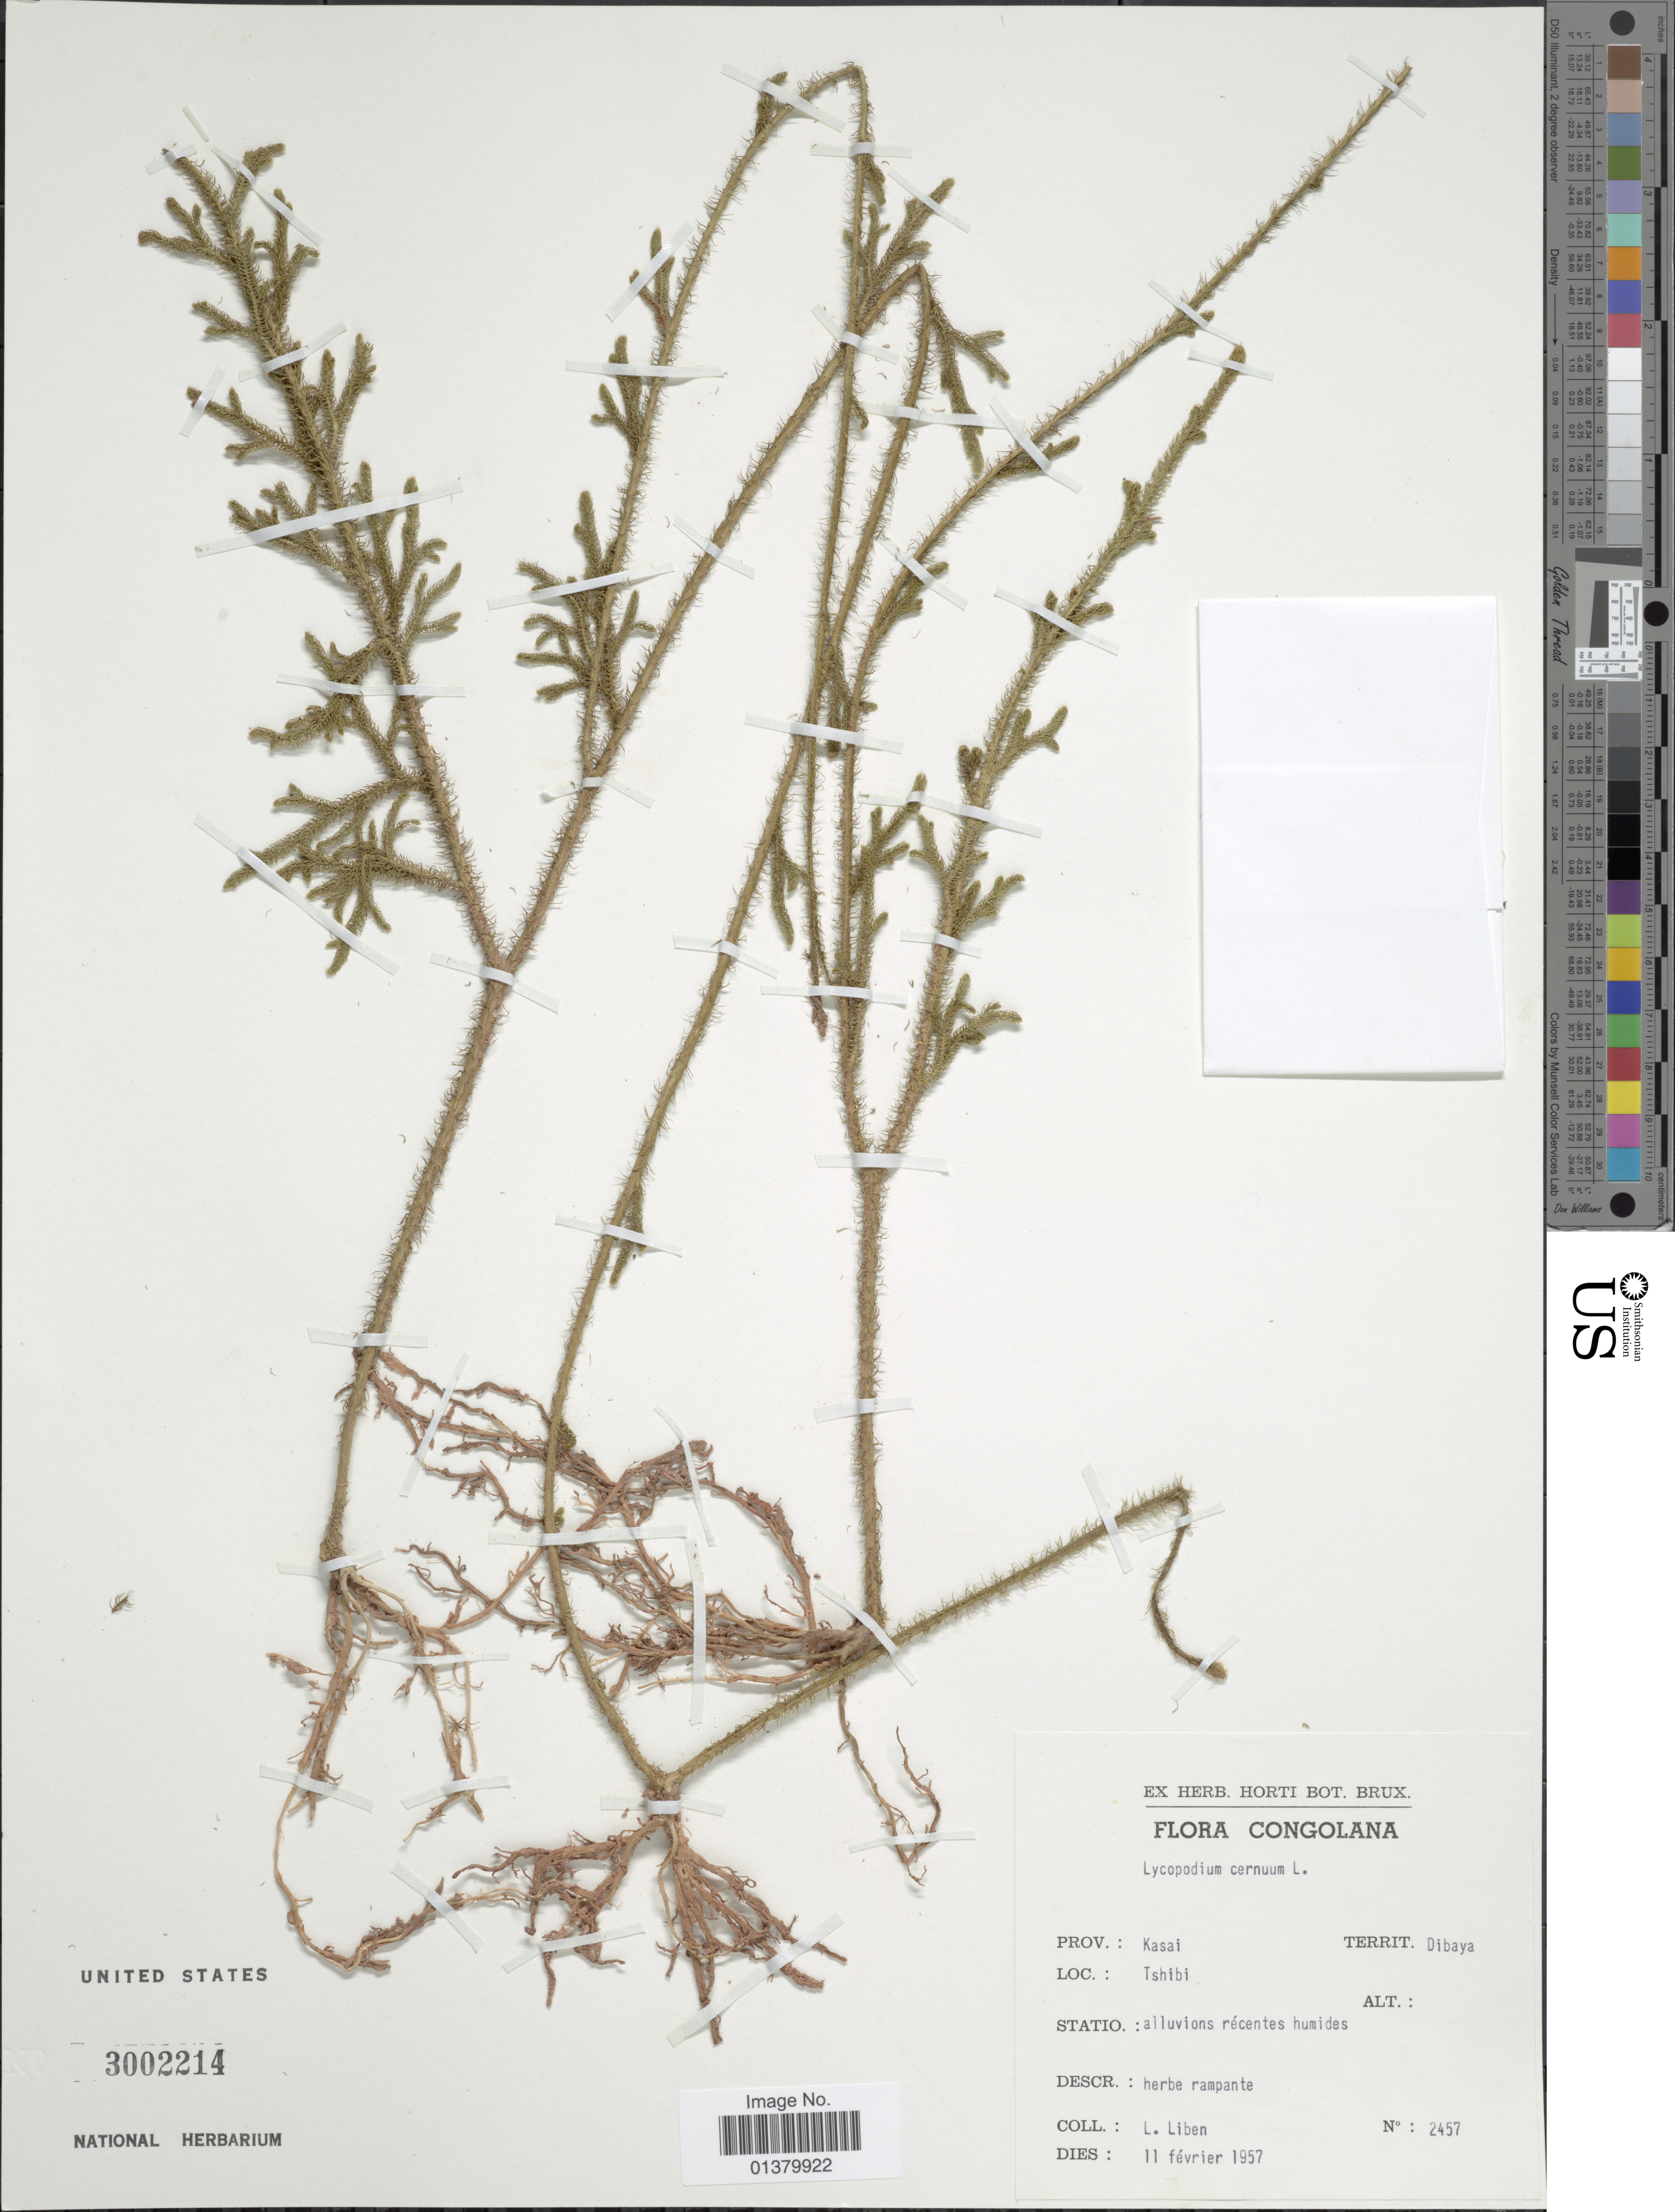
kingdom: Plantae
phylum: Tracheophyta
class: Lycopodiopsida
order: Lycopodiales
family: Lycopodiaceae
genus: Palhinhaea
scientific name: Palhinhaea cernua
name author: (L.) Vasc. & Franco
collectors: L. Liben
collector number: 2457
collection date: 1957-02-11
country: Congo, Democratic Republic of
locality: Prov: Kasai, Territ. Dibaya, Ishibi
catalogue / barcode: US 3002214